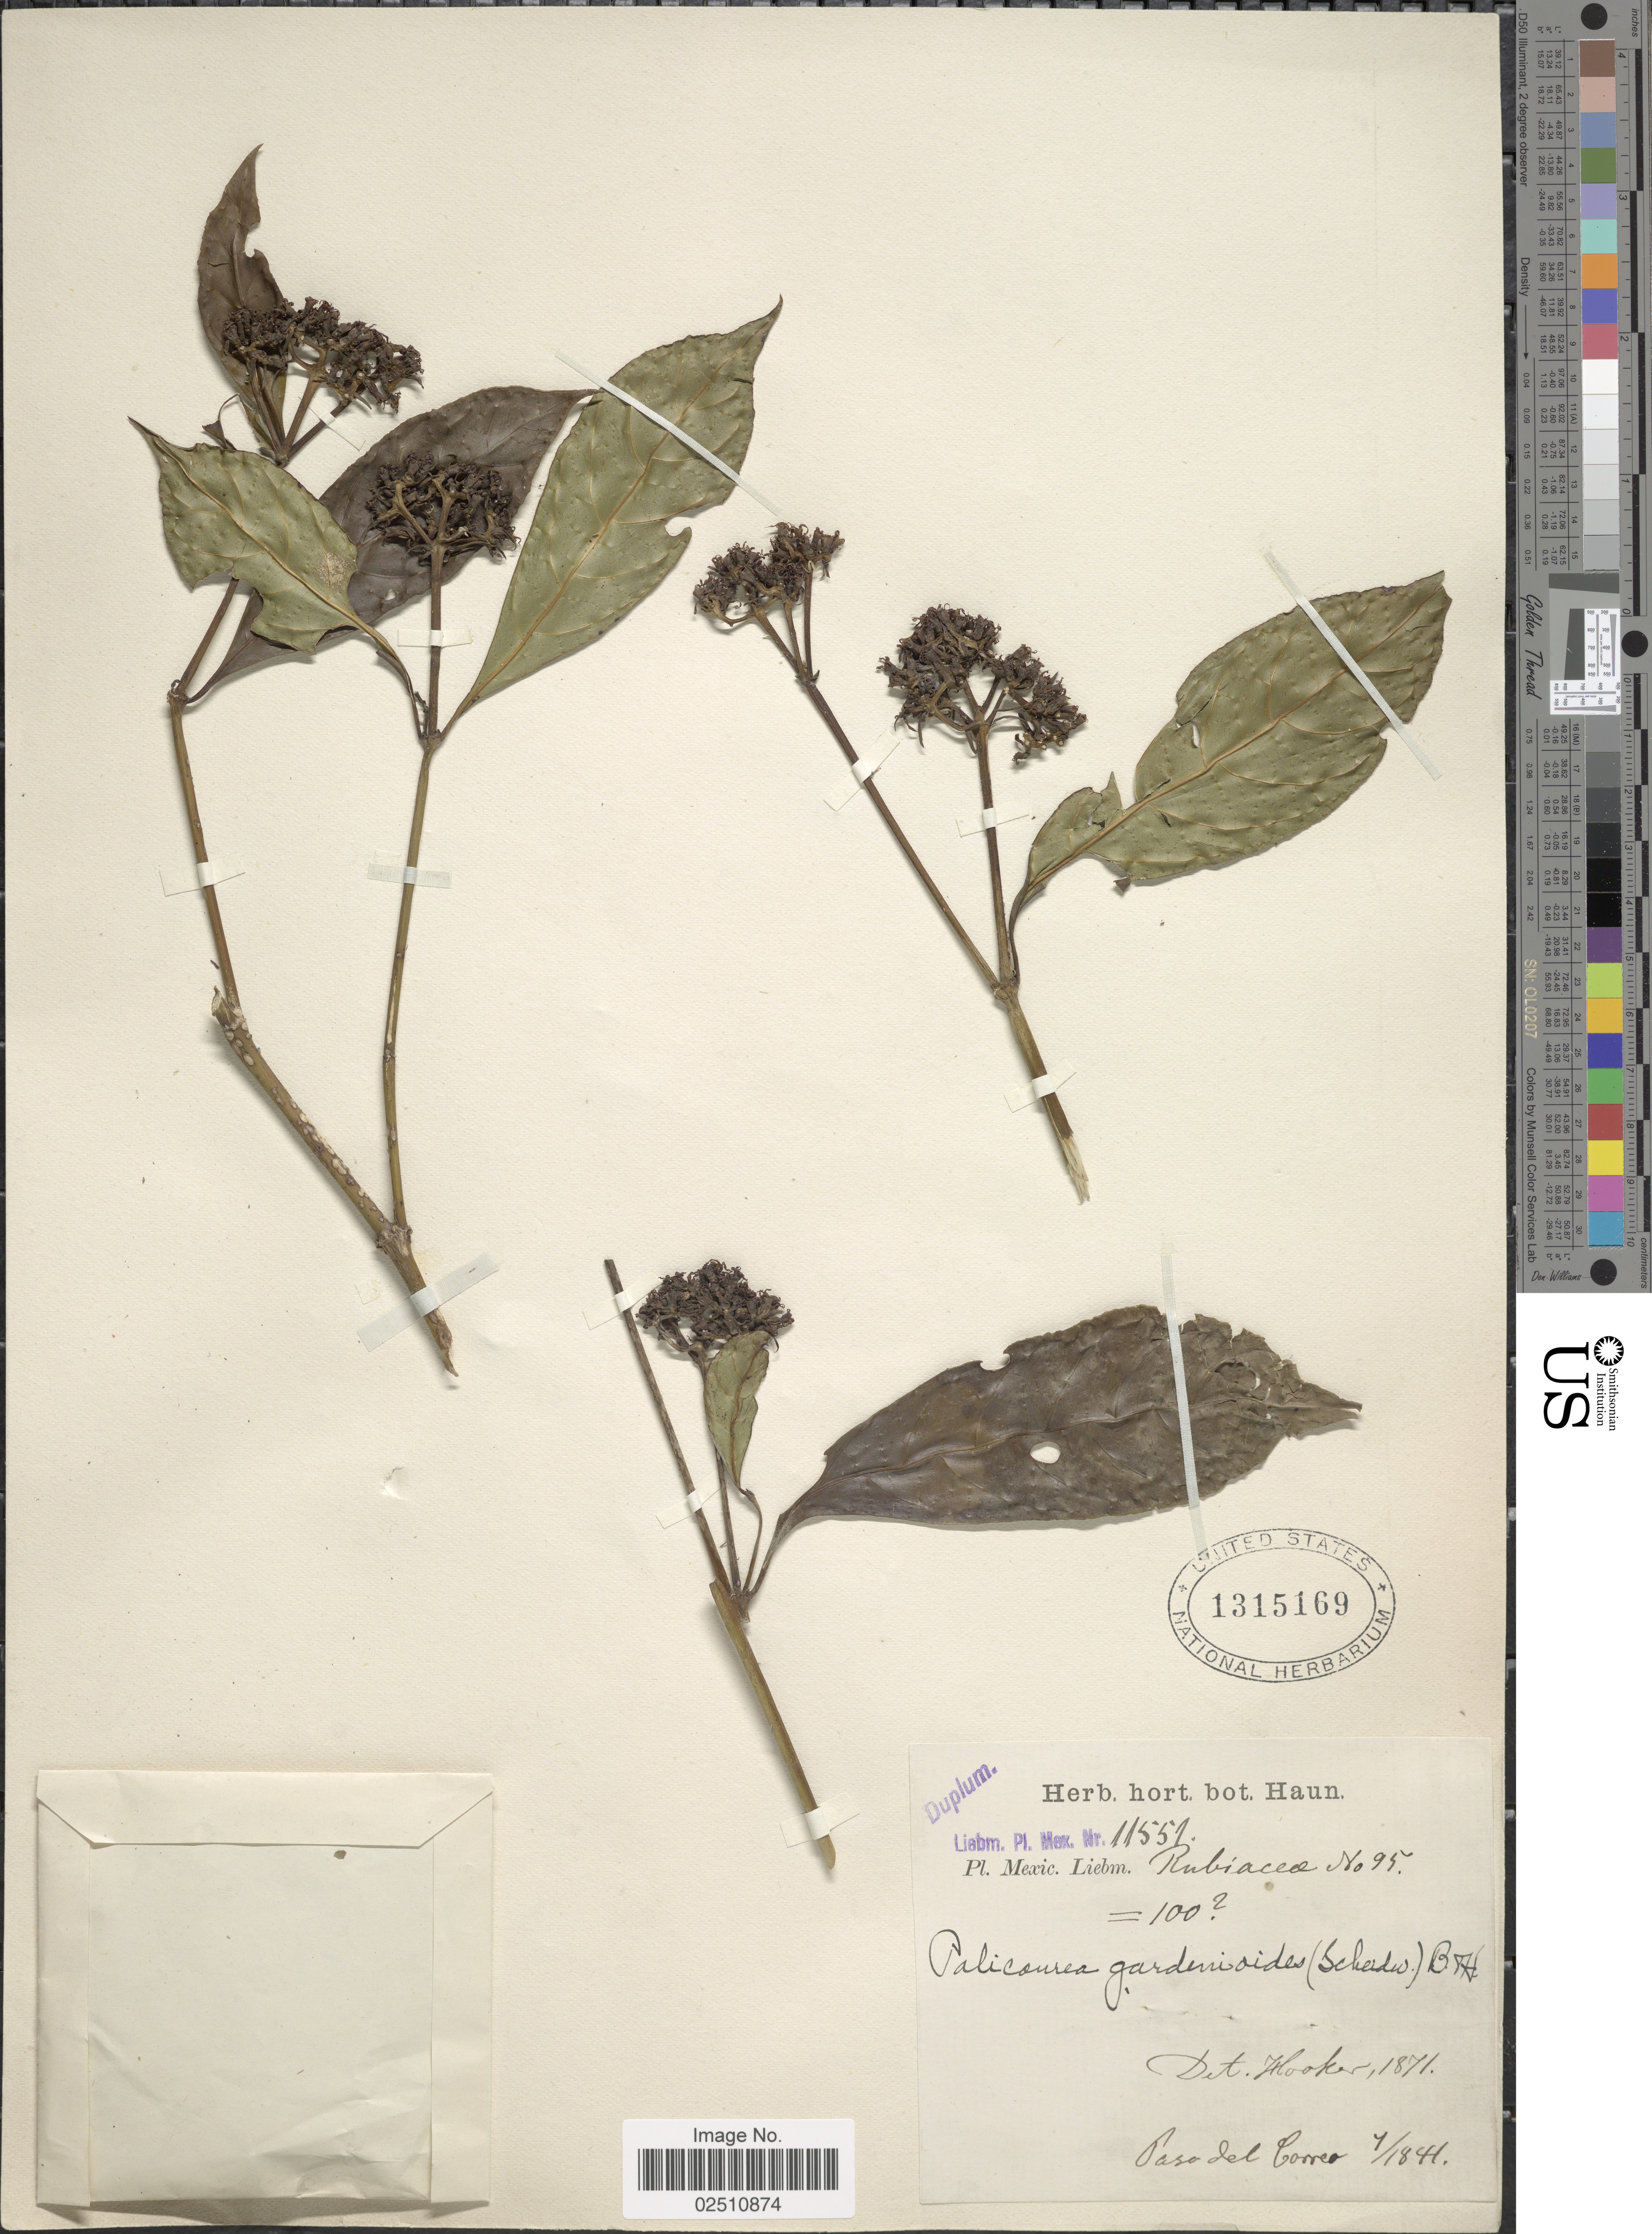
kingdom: Plantae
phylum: Tracheophyta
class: Magnoliopsida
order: Gentianales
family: Rubiaceae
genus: Psychotria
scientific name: Psychotria gardenioides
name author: (Scheidw.) Standl.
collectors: Liebmann, --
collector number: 11551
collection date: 1844-07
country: Mexico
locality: Paso del Correo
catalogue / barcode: US 1315169